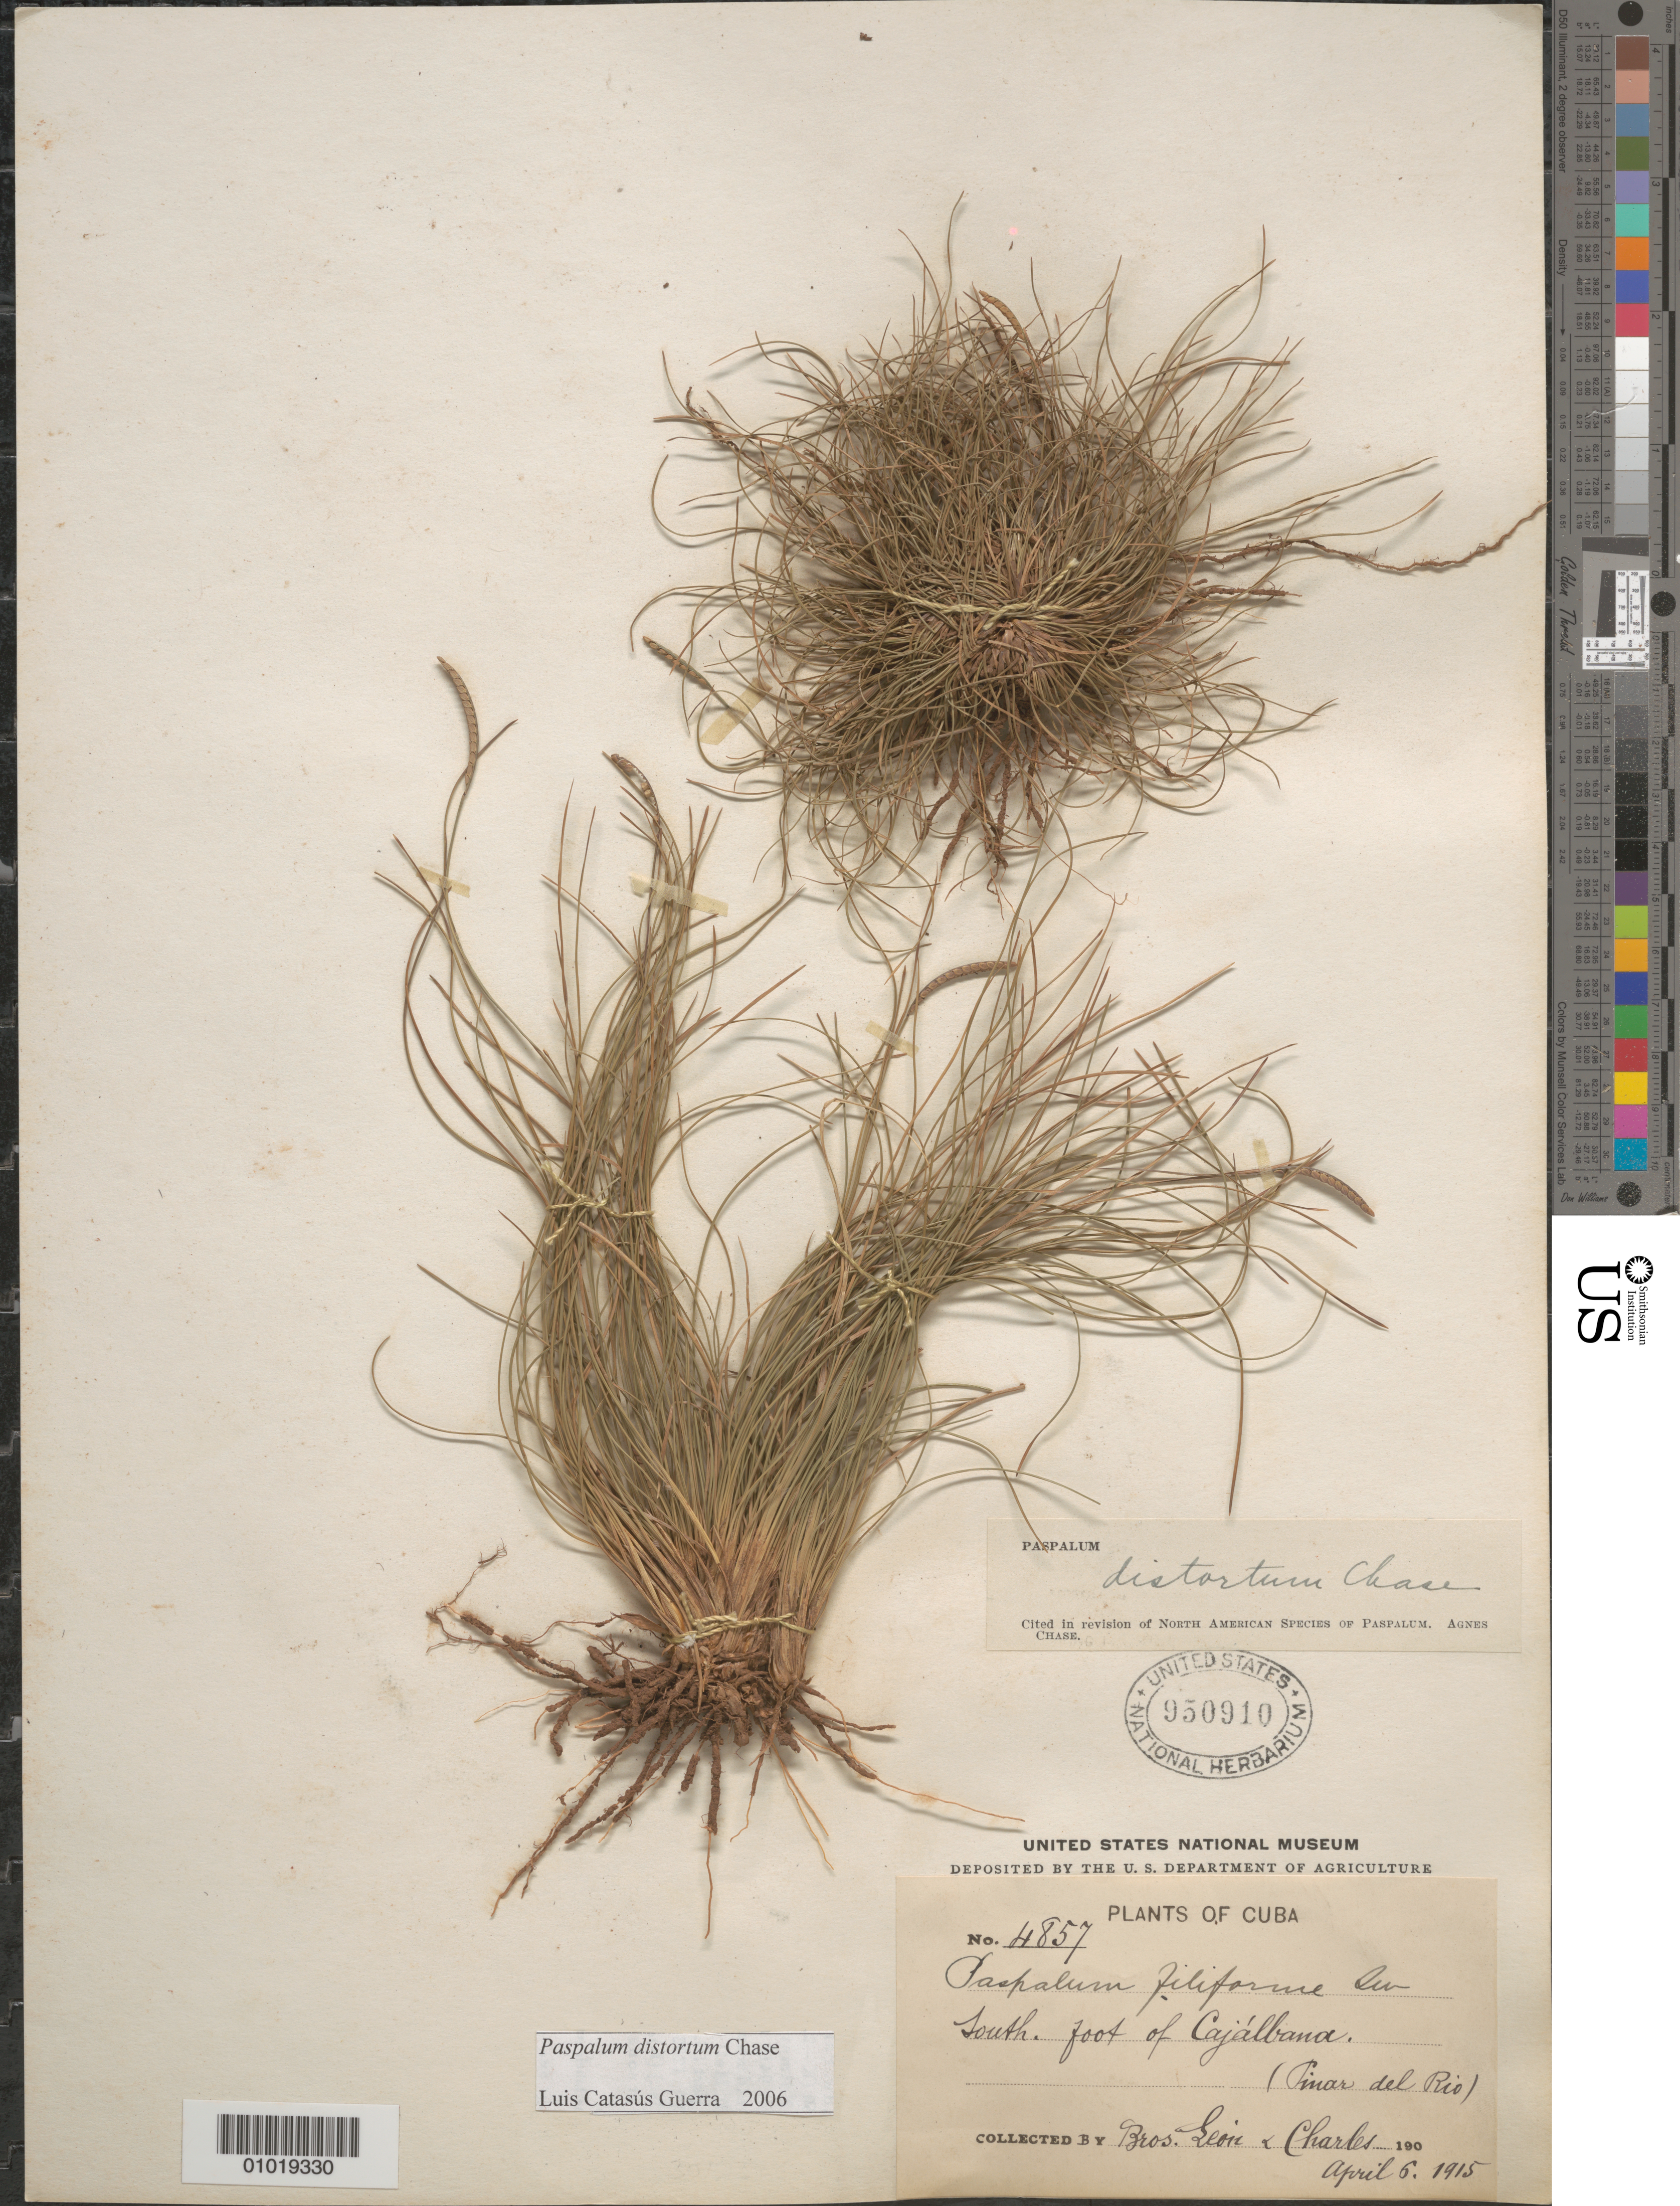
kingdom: Plantae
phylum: Tracheophyta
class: Liliopsida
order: Poales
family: Poaceae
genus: Paspalum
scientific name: Paspalum distortum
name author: Chase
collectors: Bro. León & B. Charles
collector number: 4857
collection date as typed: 05 Apr 1915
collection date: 1915-04-05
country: Cuba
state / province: Pinar del Rio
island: Cuba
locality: S foot of Cajalbana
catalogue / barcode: US 930910